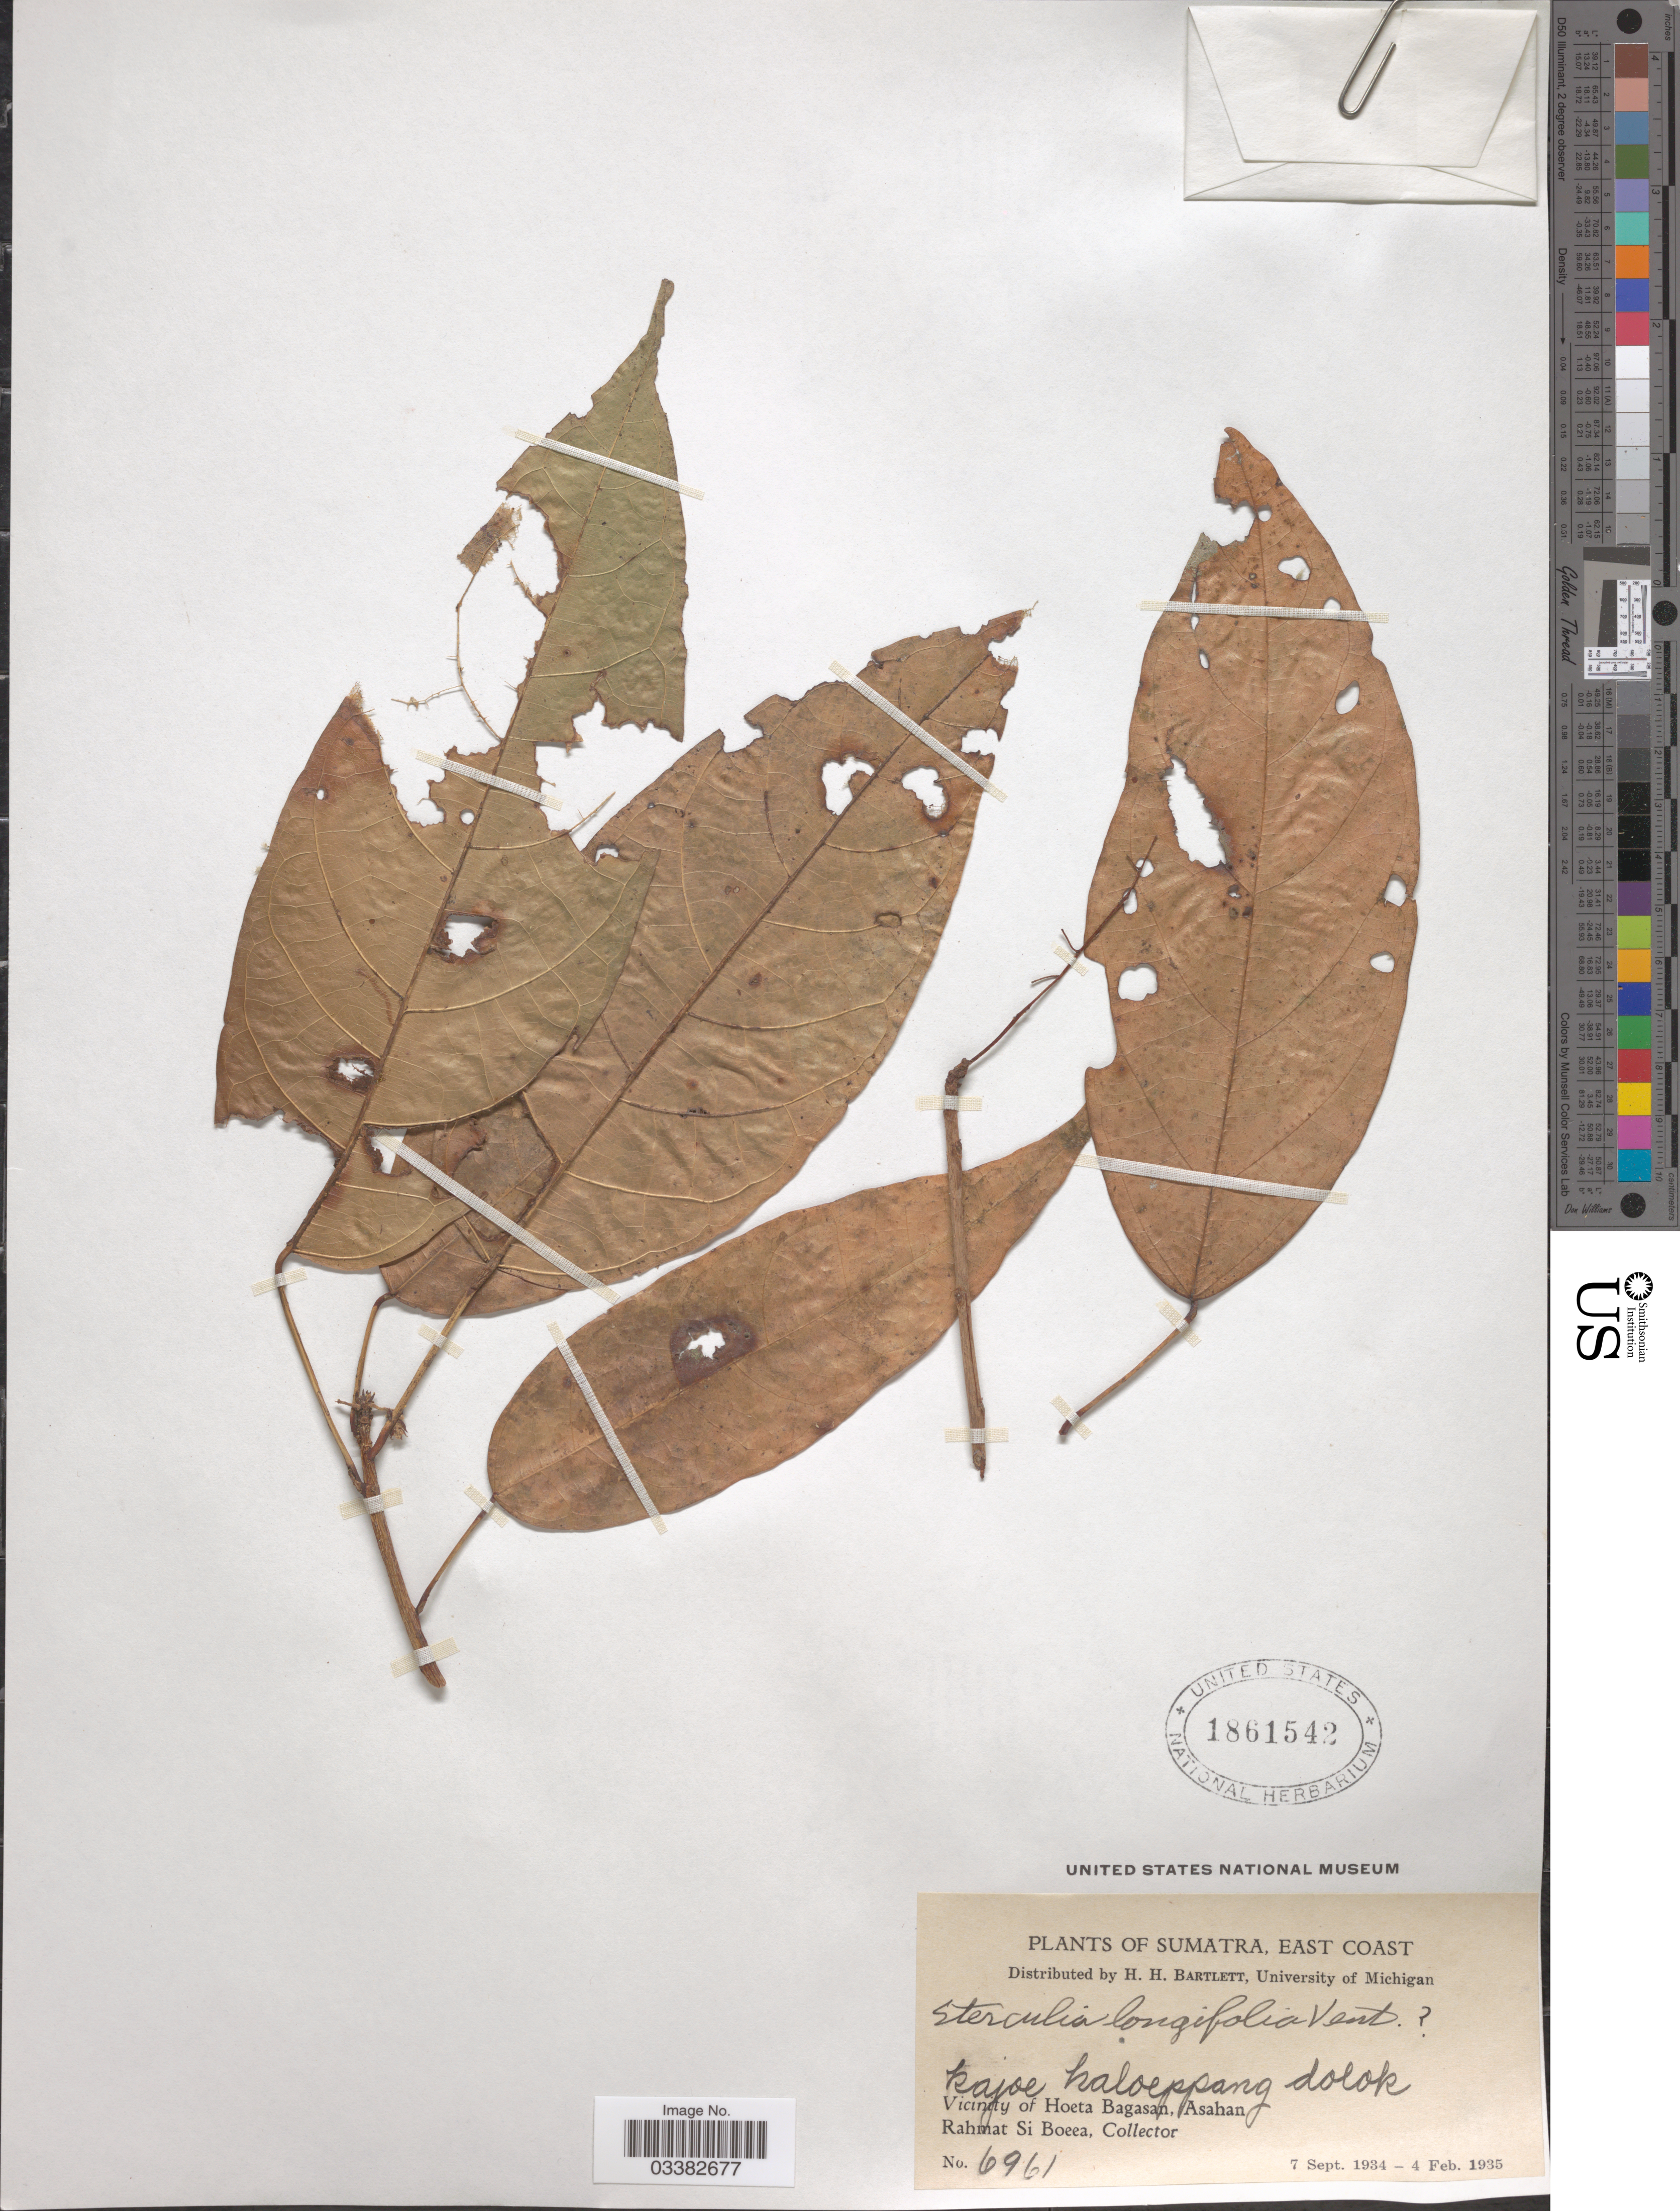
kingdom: Plantae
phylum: Tracheophyta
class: Magnoliopsida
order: Malvales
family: Malvaceae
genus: Sterculia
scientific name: Sterculia longifolia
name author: Vent.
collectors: Rahmat Si Boeea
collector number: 6961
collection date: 1934-09-07/1935-02-04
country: Indonesia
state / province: Sumatra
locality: East Coast. Vicinity of Hoeta Bagasan, Asahan.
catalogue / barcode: US 1861542